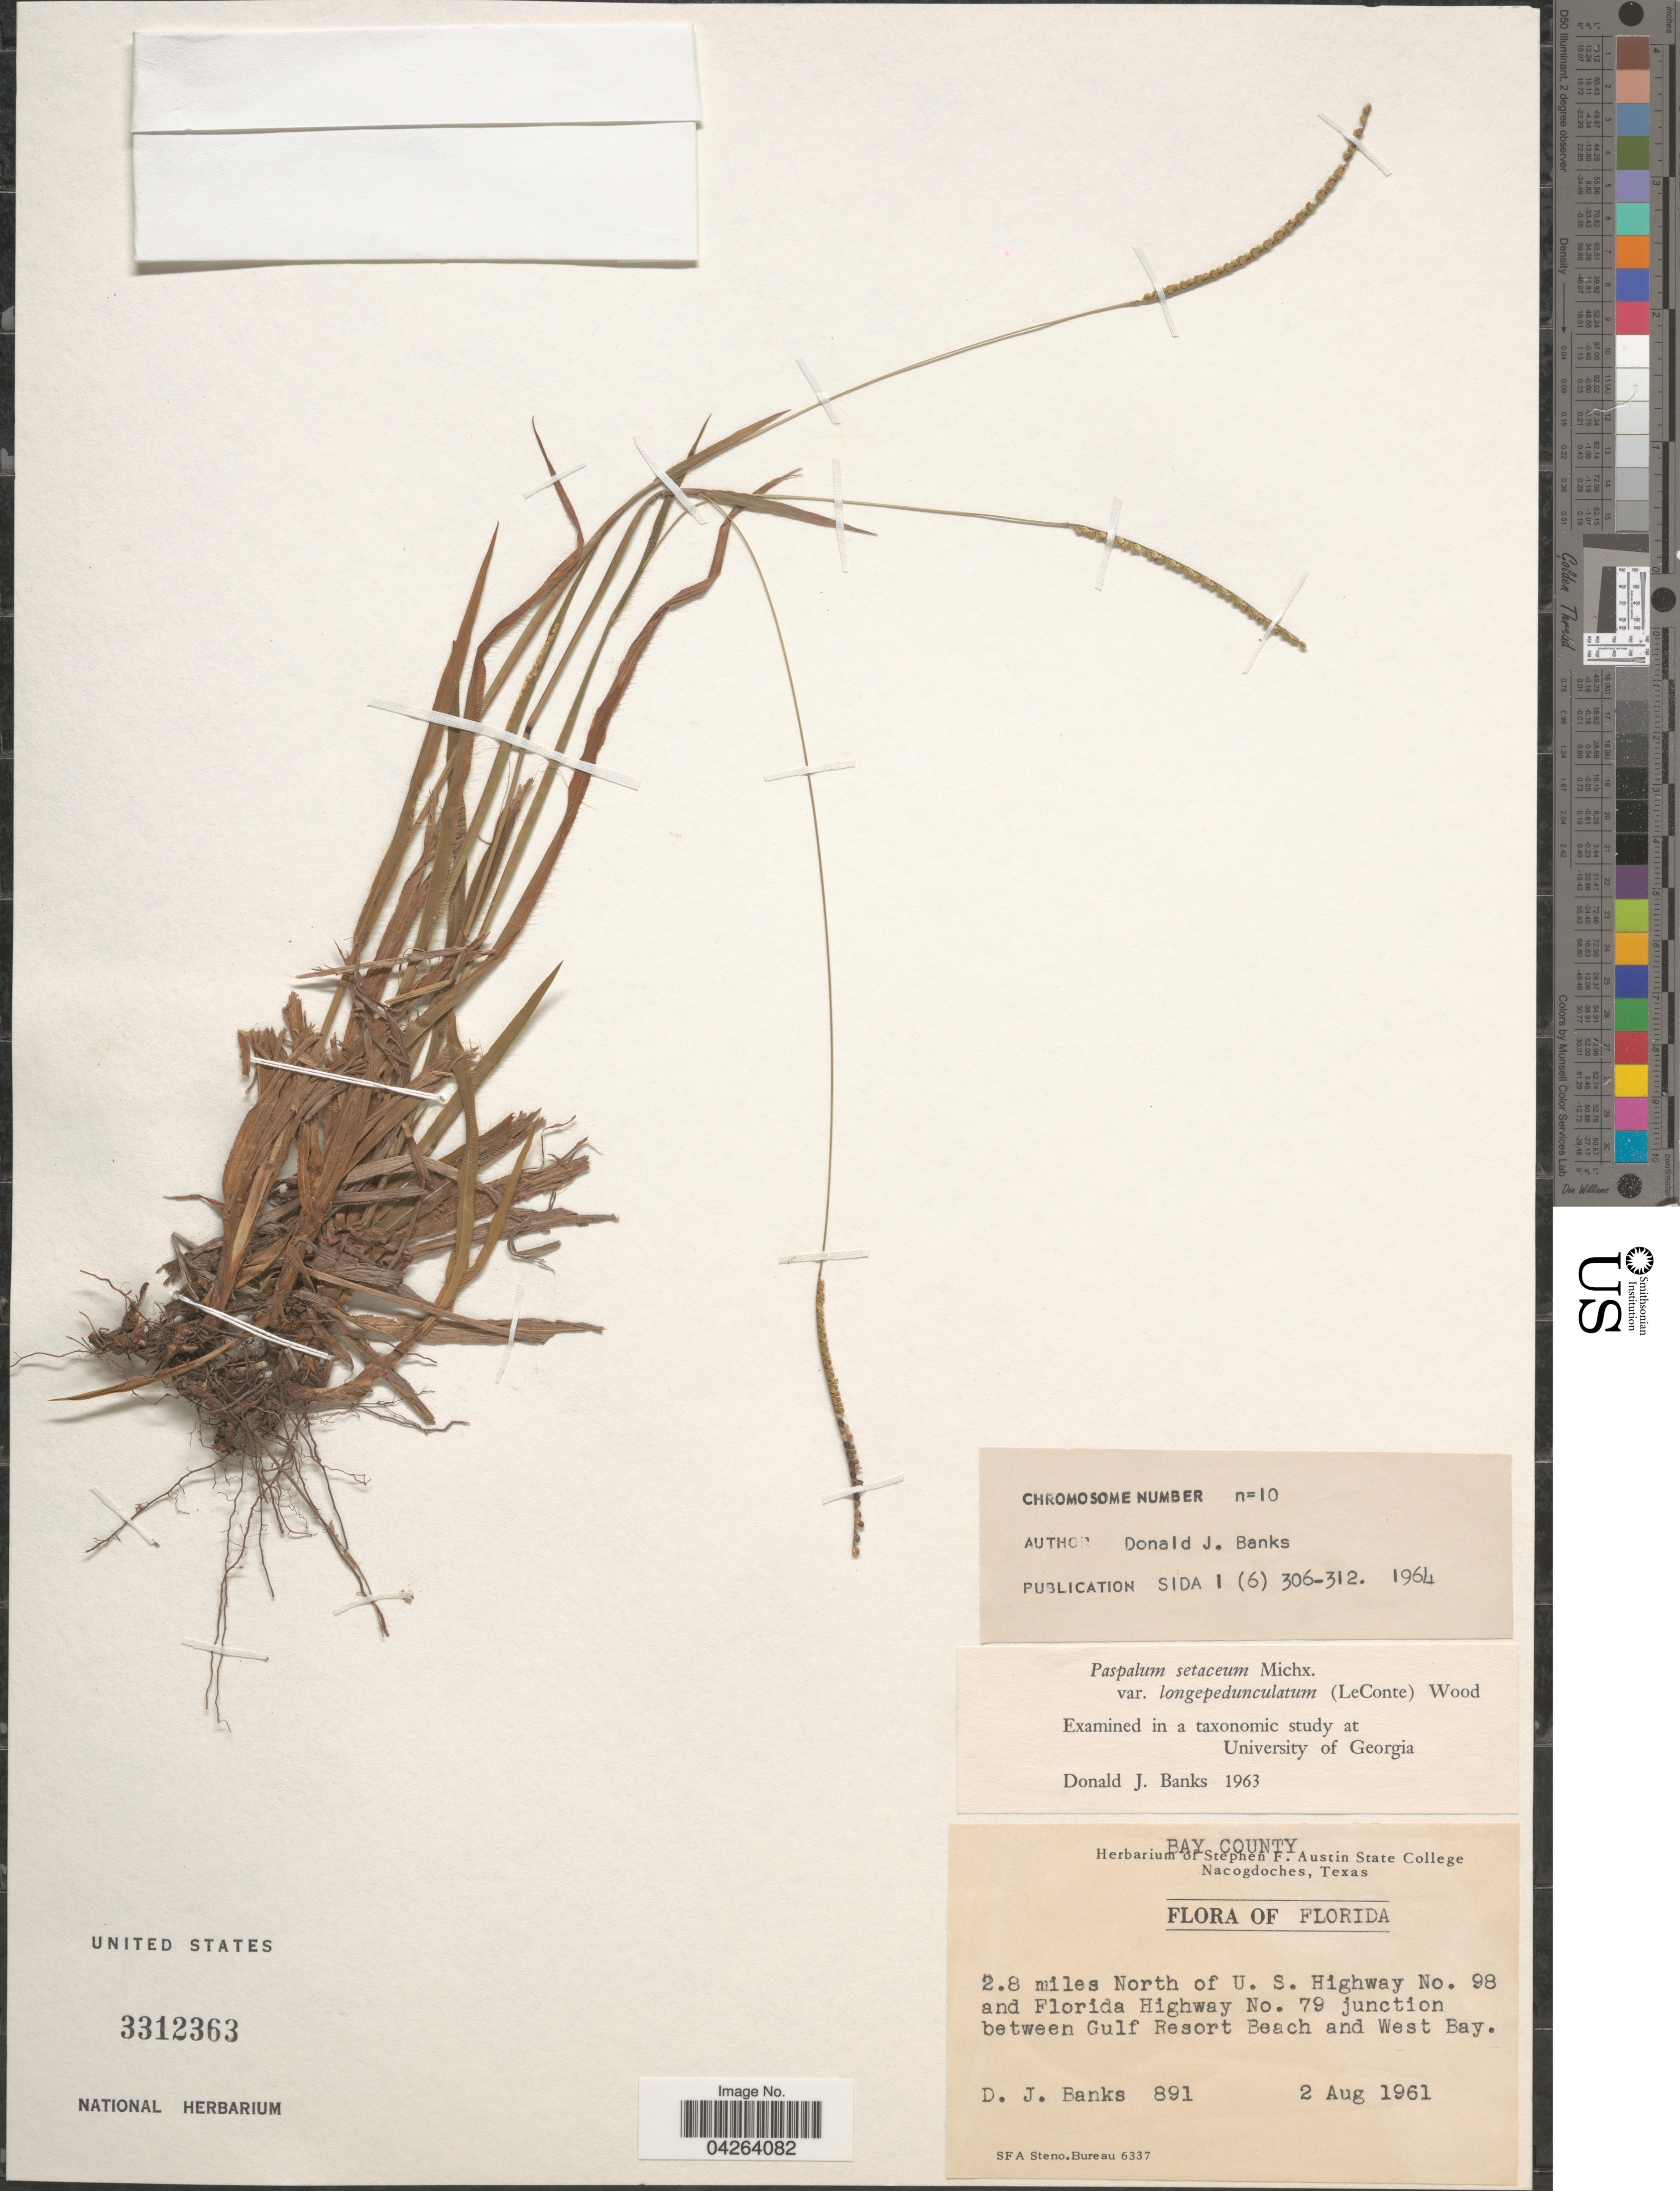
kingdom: Plantae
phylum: Tracheophyta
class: Liliopsida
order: Poales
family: Poaceae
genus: Paspalum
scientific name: Paspalum setaceum var. longipedunculatum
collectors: D. J. Banks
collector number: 891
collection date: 1961-08-02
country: United States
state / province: Florida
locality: Bay County. 2.8 miles North of U.S. Highway No. 98 and Florida Highway No. 79 junction between Gulf Resort Beach and West Bay.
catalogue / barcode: US 3312363